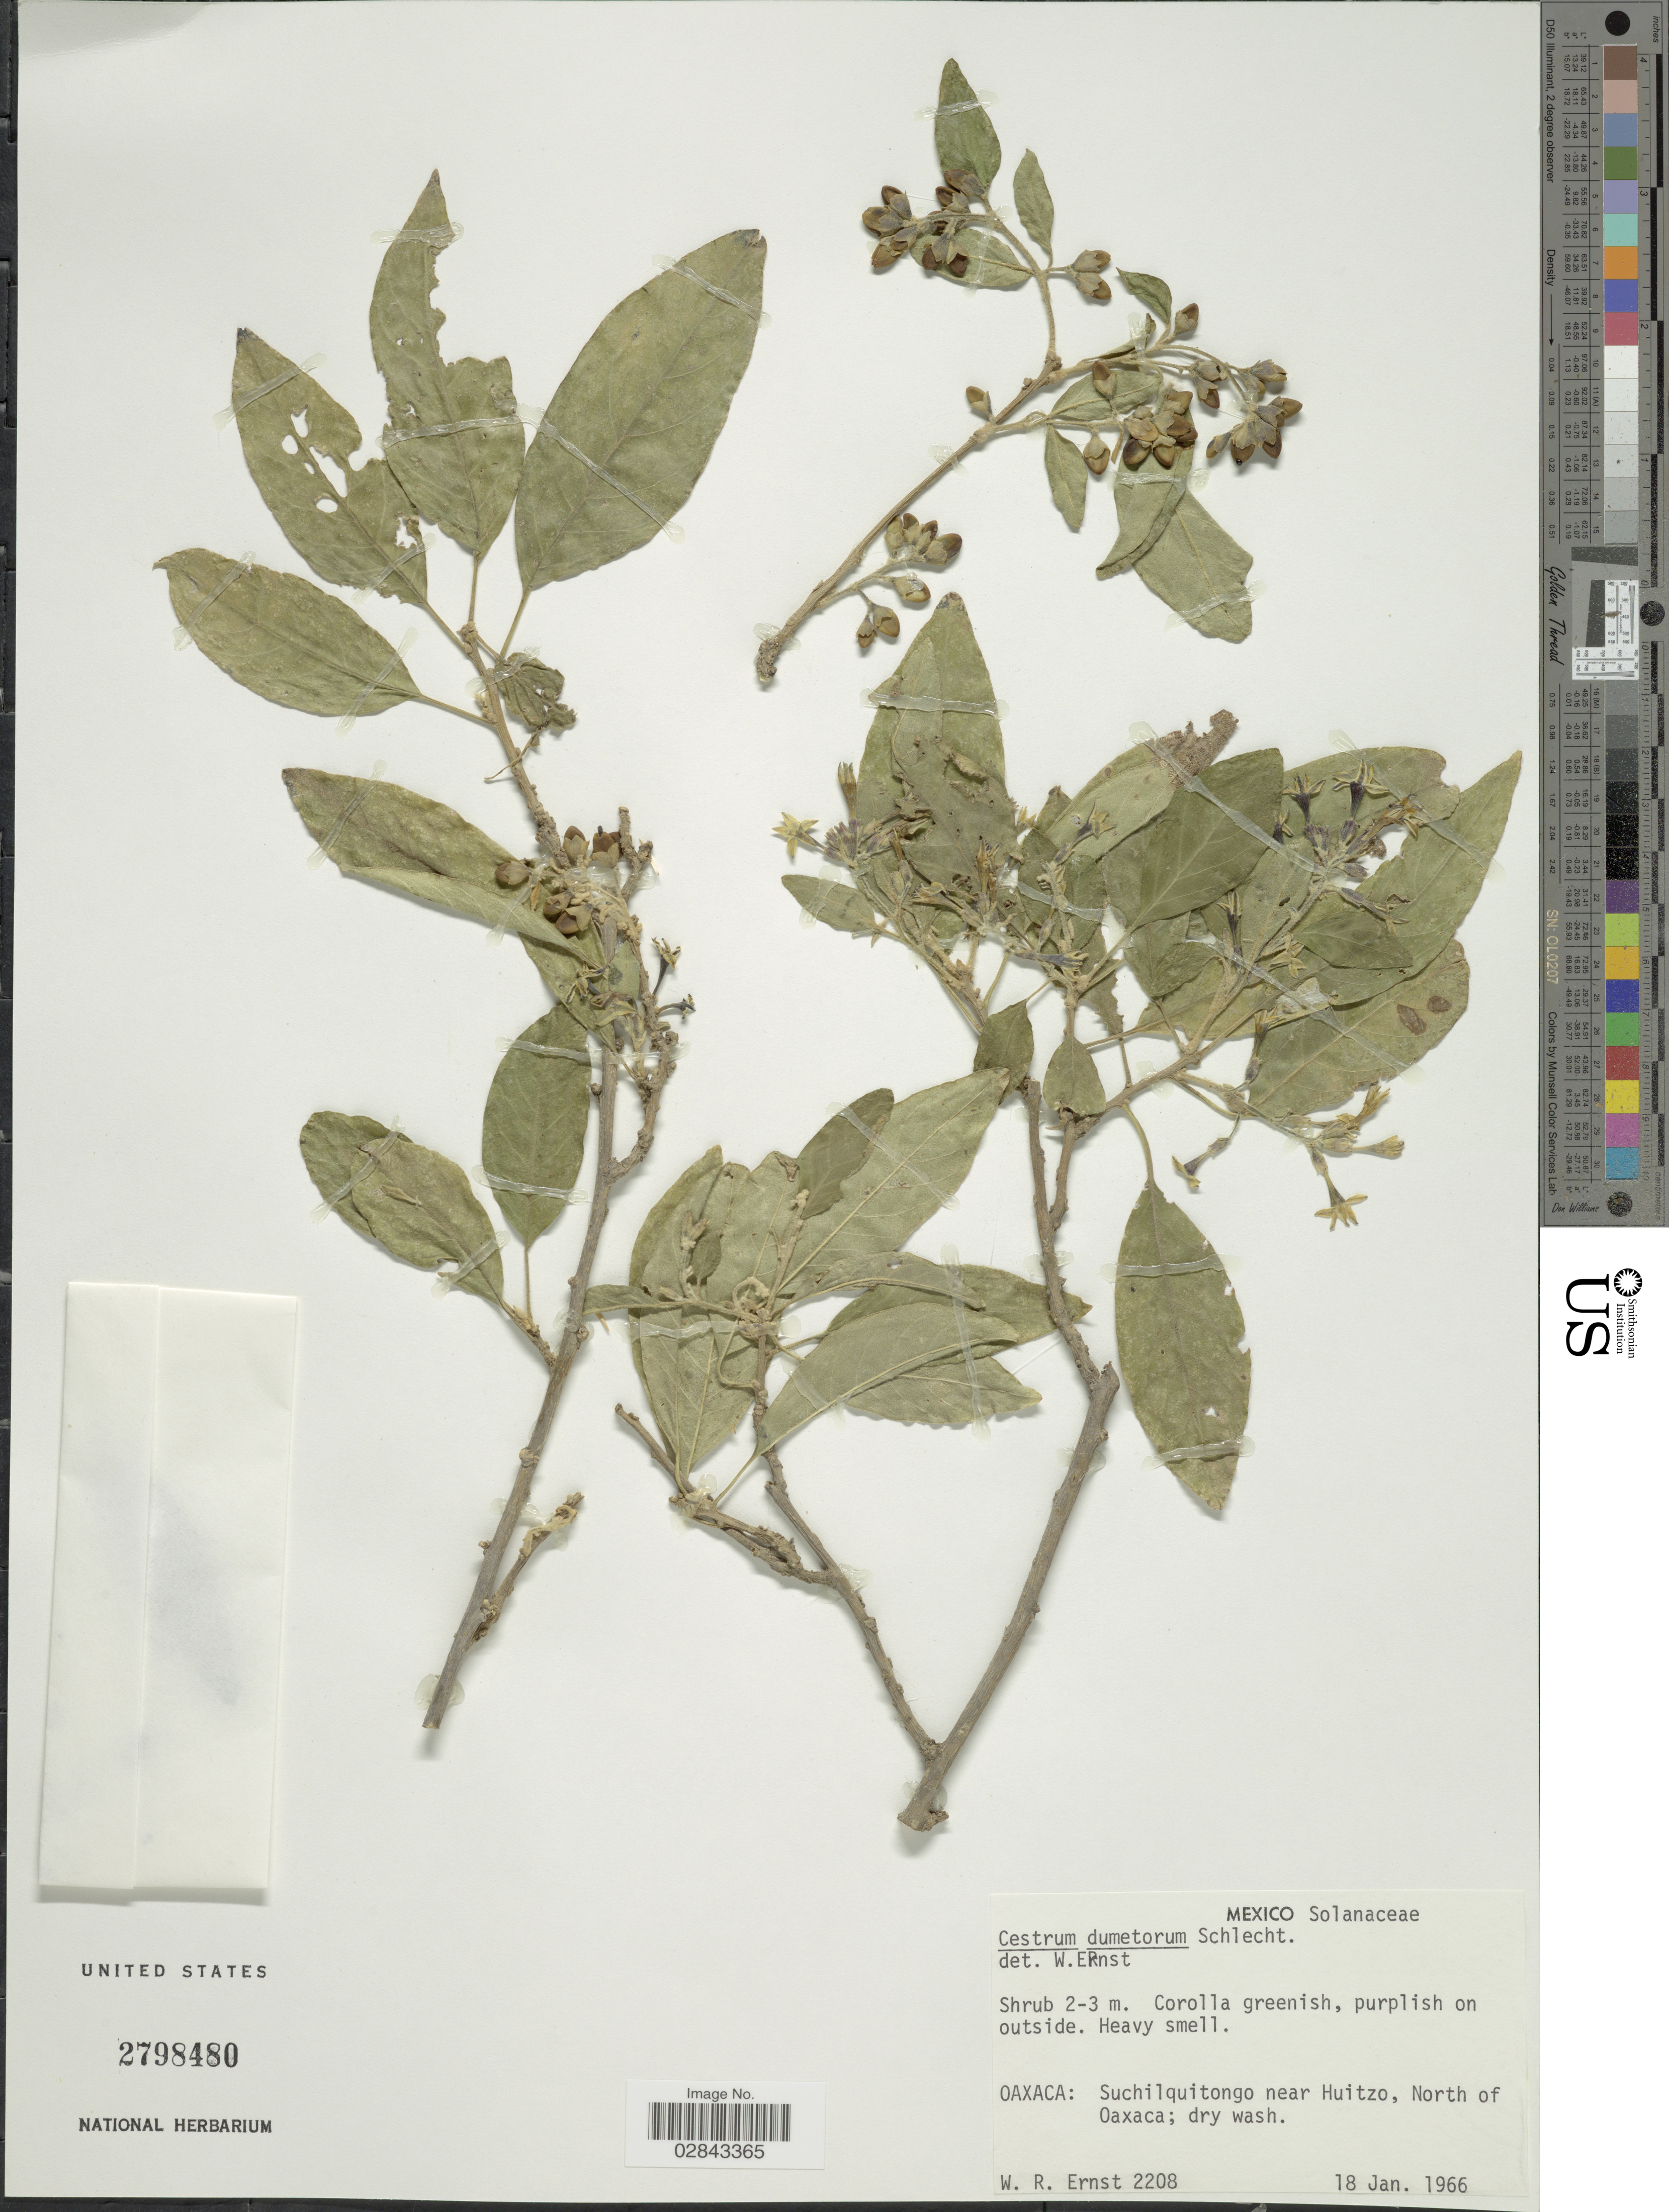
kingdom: Plantae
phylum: Tracheophyta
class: Magnoliopsida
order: Solanales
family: Solanaceae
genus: Cestrum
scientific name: Cestrum dumetorum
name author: Schltdl.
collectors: W. R. Ernst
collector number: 2208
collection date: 1966-01-18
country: Mexico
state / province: Oaxaca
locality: Suchilquitongo near Huitzo, North of Oaxaca.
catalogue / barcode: US 2798480